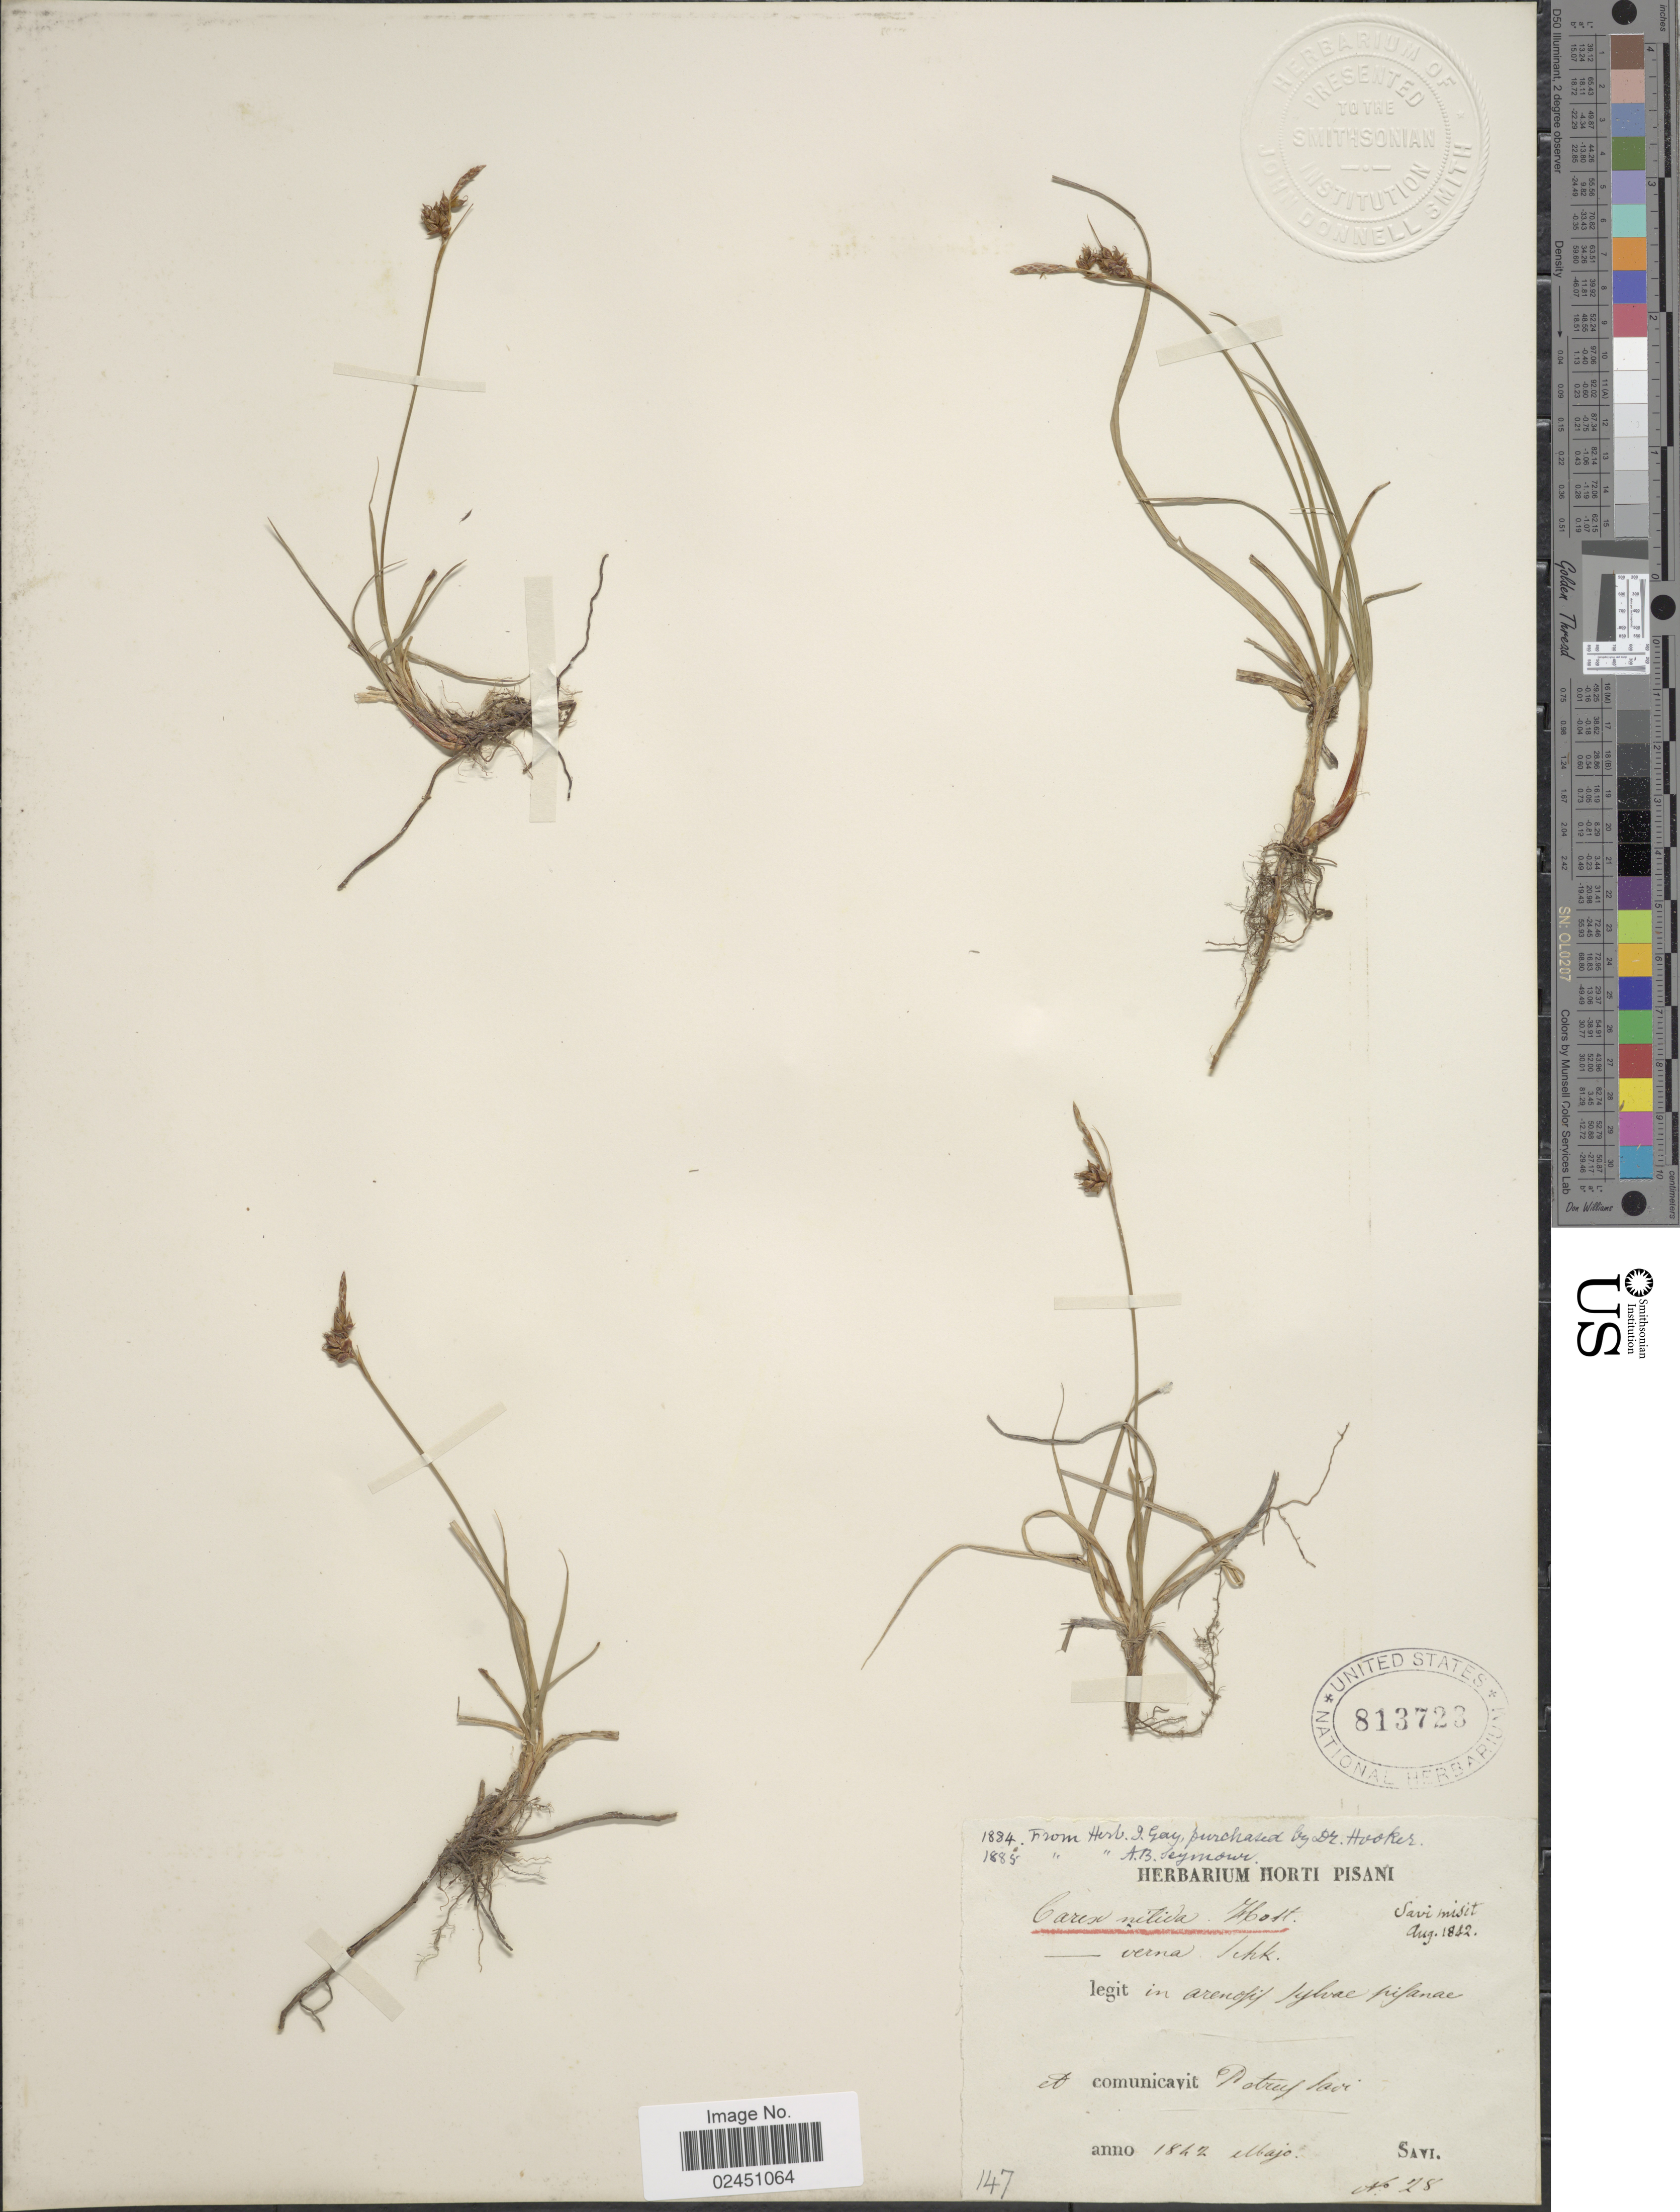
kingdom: Plantae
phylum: Tracheophyta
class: Liliopsida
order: Poales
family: Cyperaceae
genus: Carex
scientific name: Carex liparocarpos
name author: Gaudin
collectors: G. Savi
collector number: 147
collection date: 1862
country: Italy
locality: In arenopif sylvae pifanae [interpreted]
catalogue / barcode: US 813723